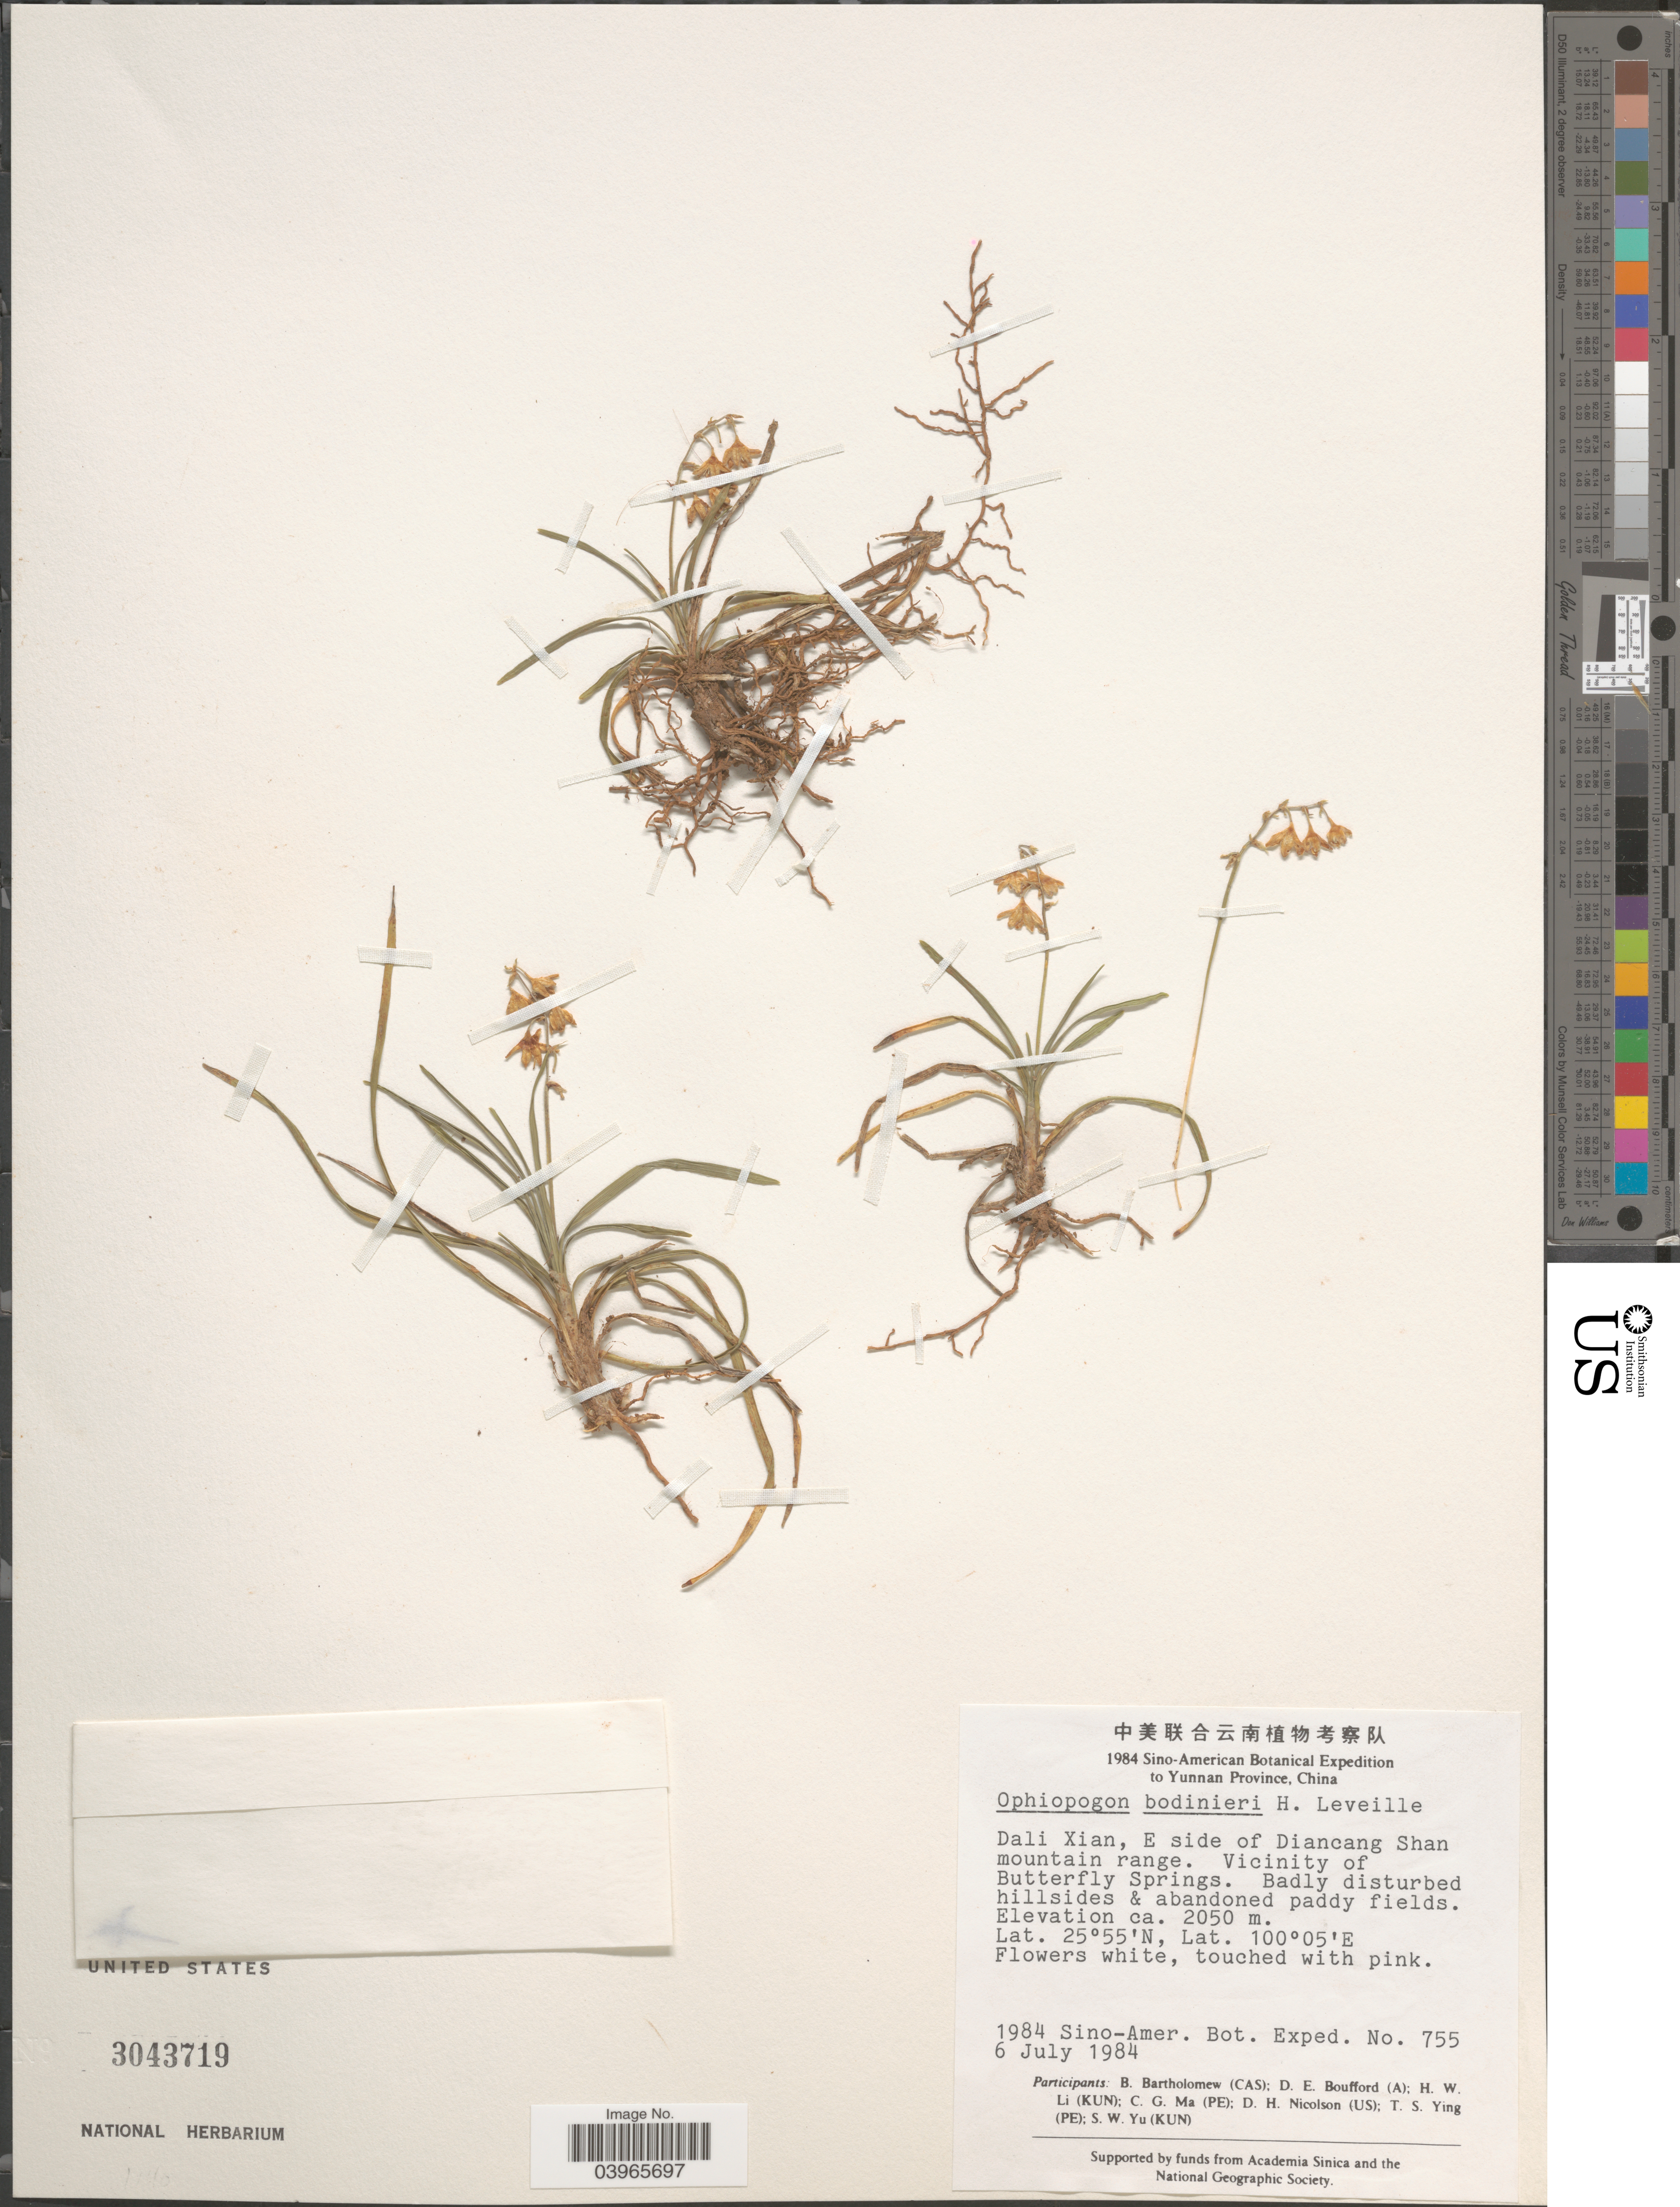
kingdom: Plantae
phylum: Tracheophyta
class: Liliopsida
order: Asparagales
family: Asparagaceae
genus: Ophiopogon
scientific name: Ophiopogon bodinieri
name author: H. Lév.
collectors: Sino-Amer. Bot. Exped. 1984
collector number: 755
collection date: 1984-07-06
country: China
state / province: Yunnan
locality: Dali Xian, E side of Diancang Shan mountain range. Vicinity of Butterfly Springs.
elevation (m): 2050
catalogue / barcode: US 3043719